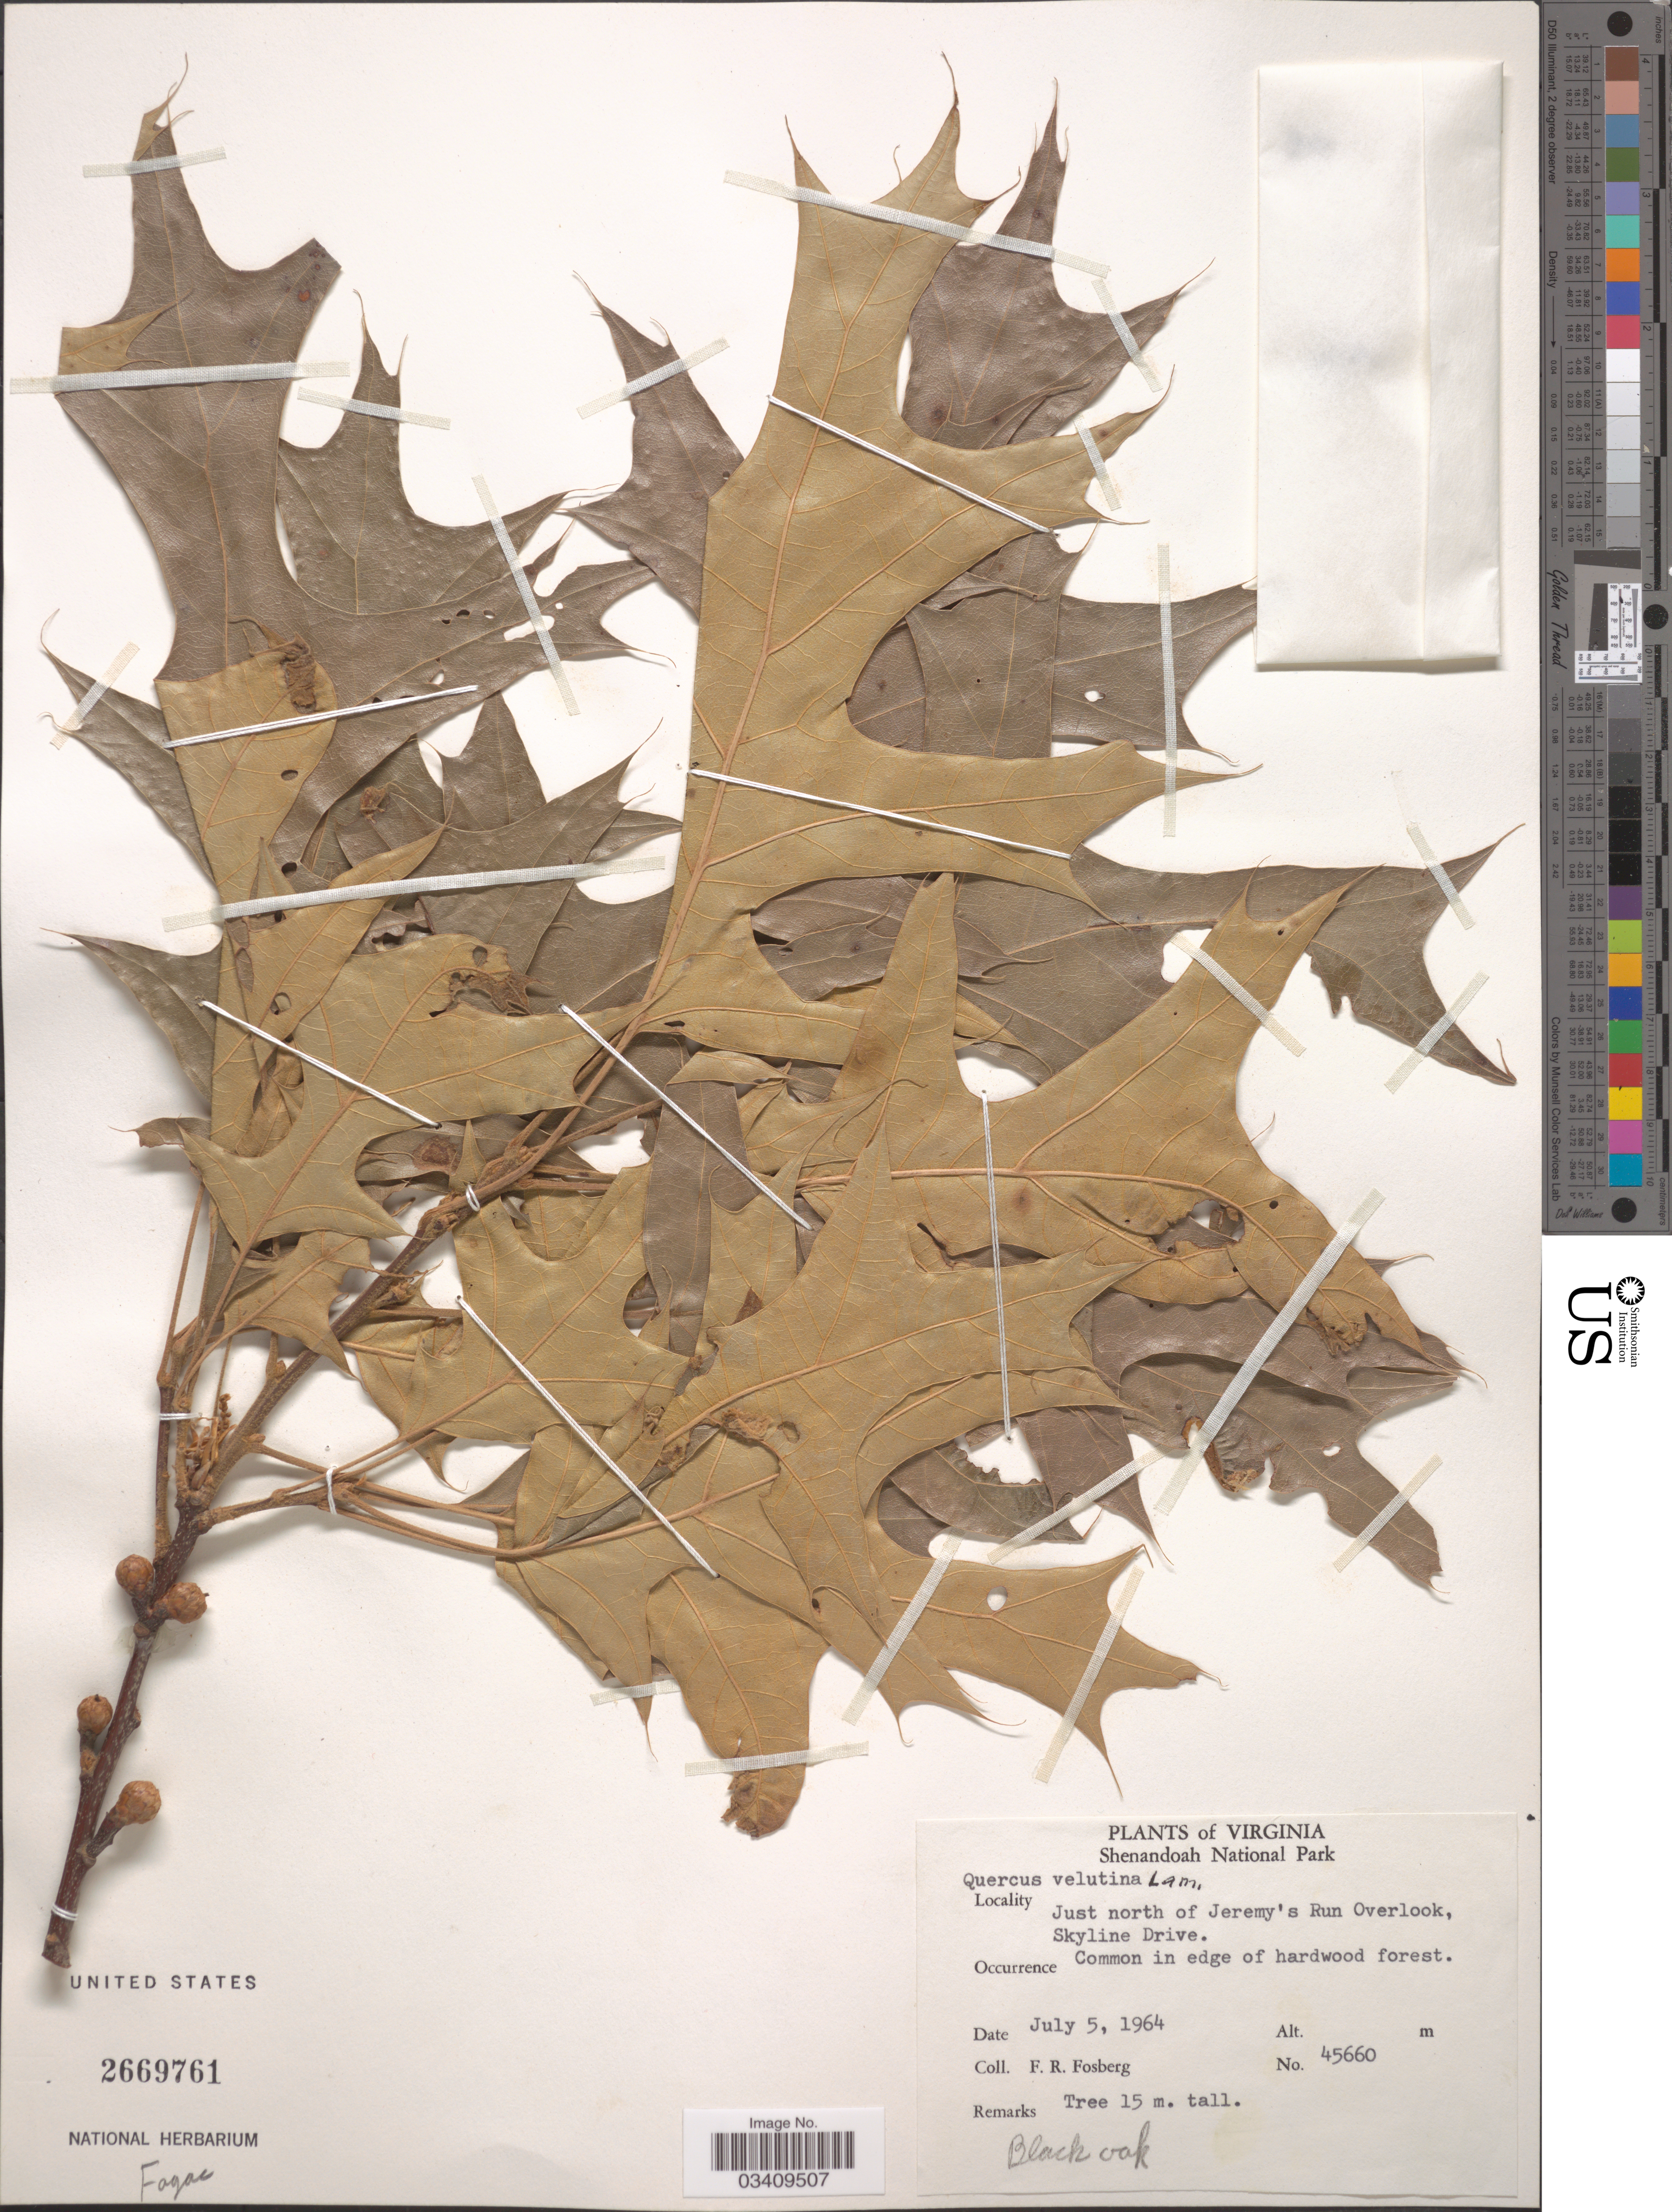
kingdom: Plantae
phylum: Tracheophyta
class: Magnoliopsida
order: Fagales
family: Fagaceae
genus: Quercus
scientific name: Quercus velutina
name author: Lam.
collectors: F. R. Fosberg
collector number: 45660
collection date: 1964-07-05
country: United States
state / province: Virginia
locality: Shenandoah National Park. Just north of Jeremy's Run Overlook, Skyline Drive.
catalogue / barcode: US 2669761